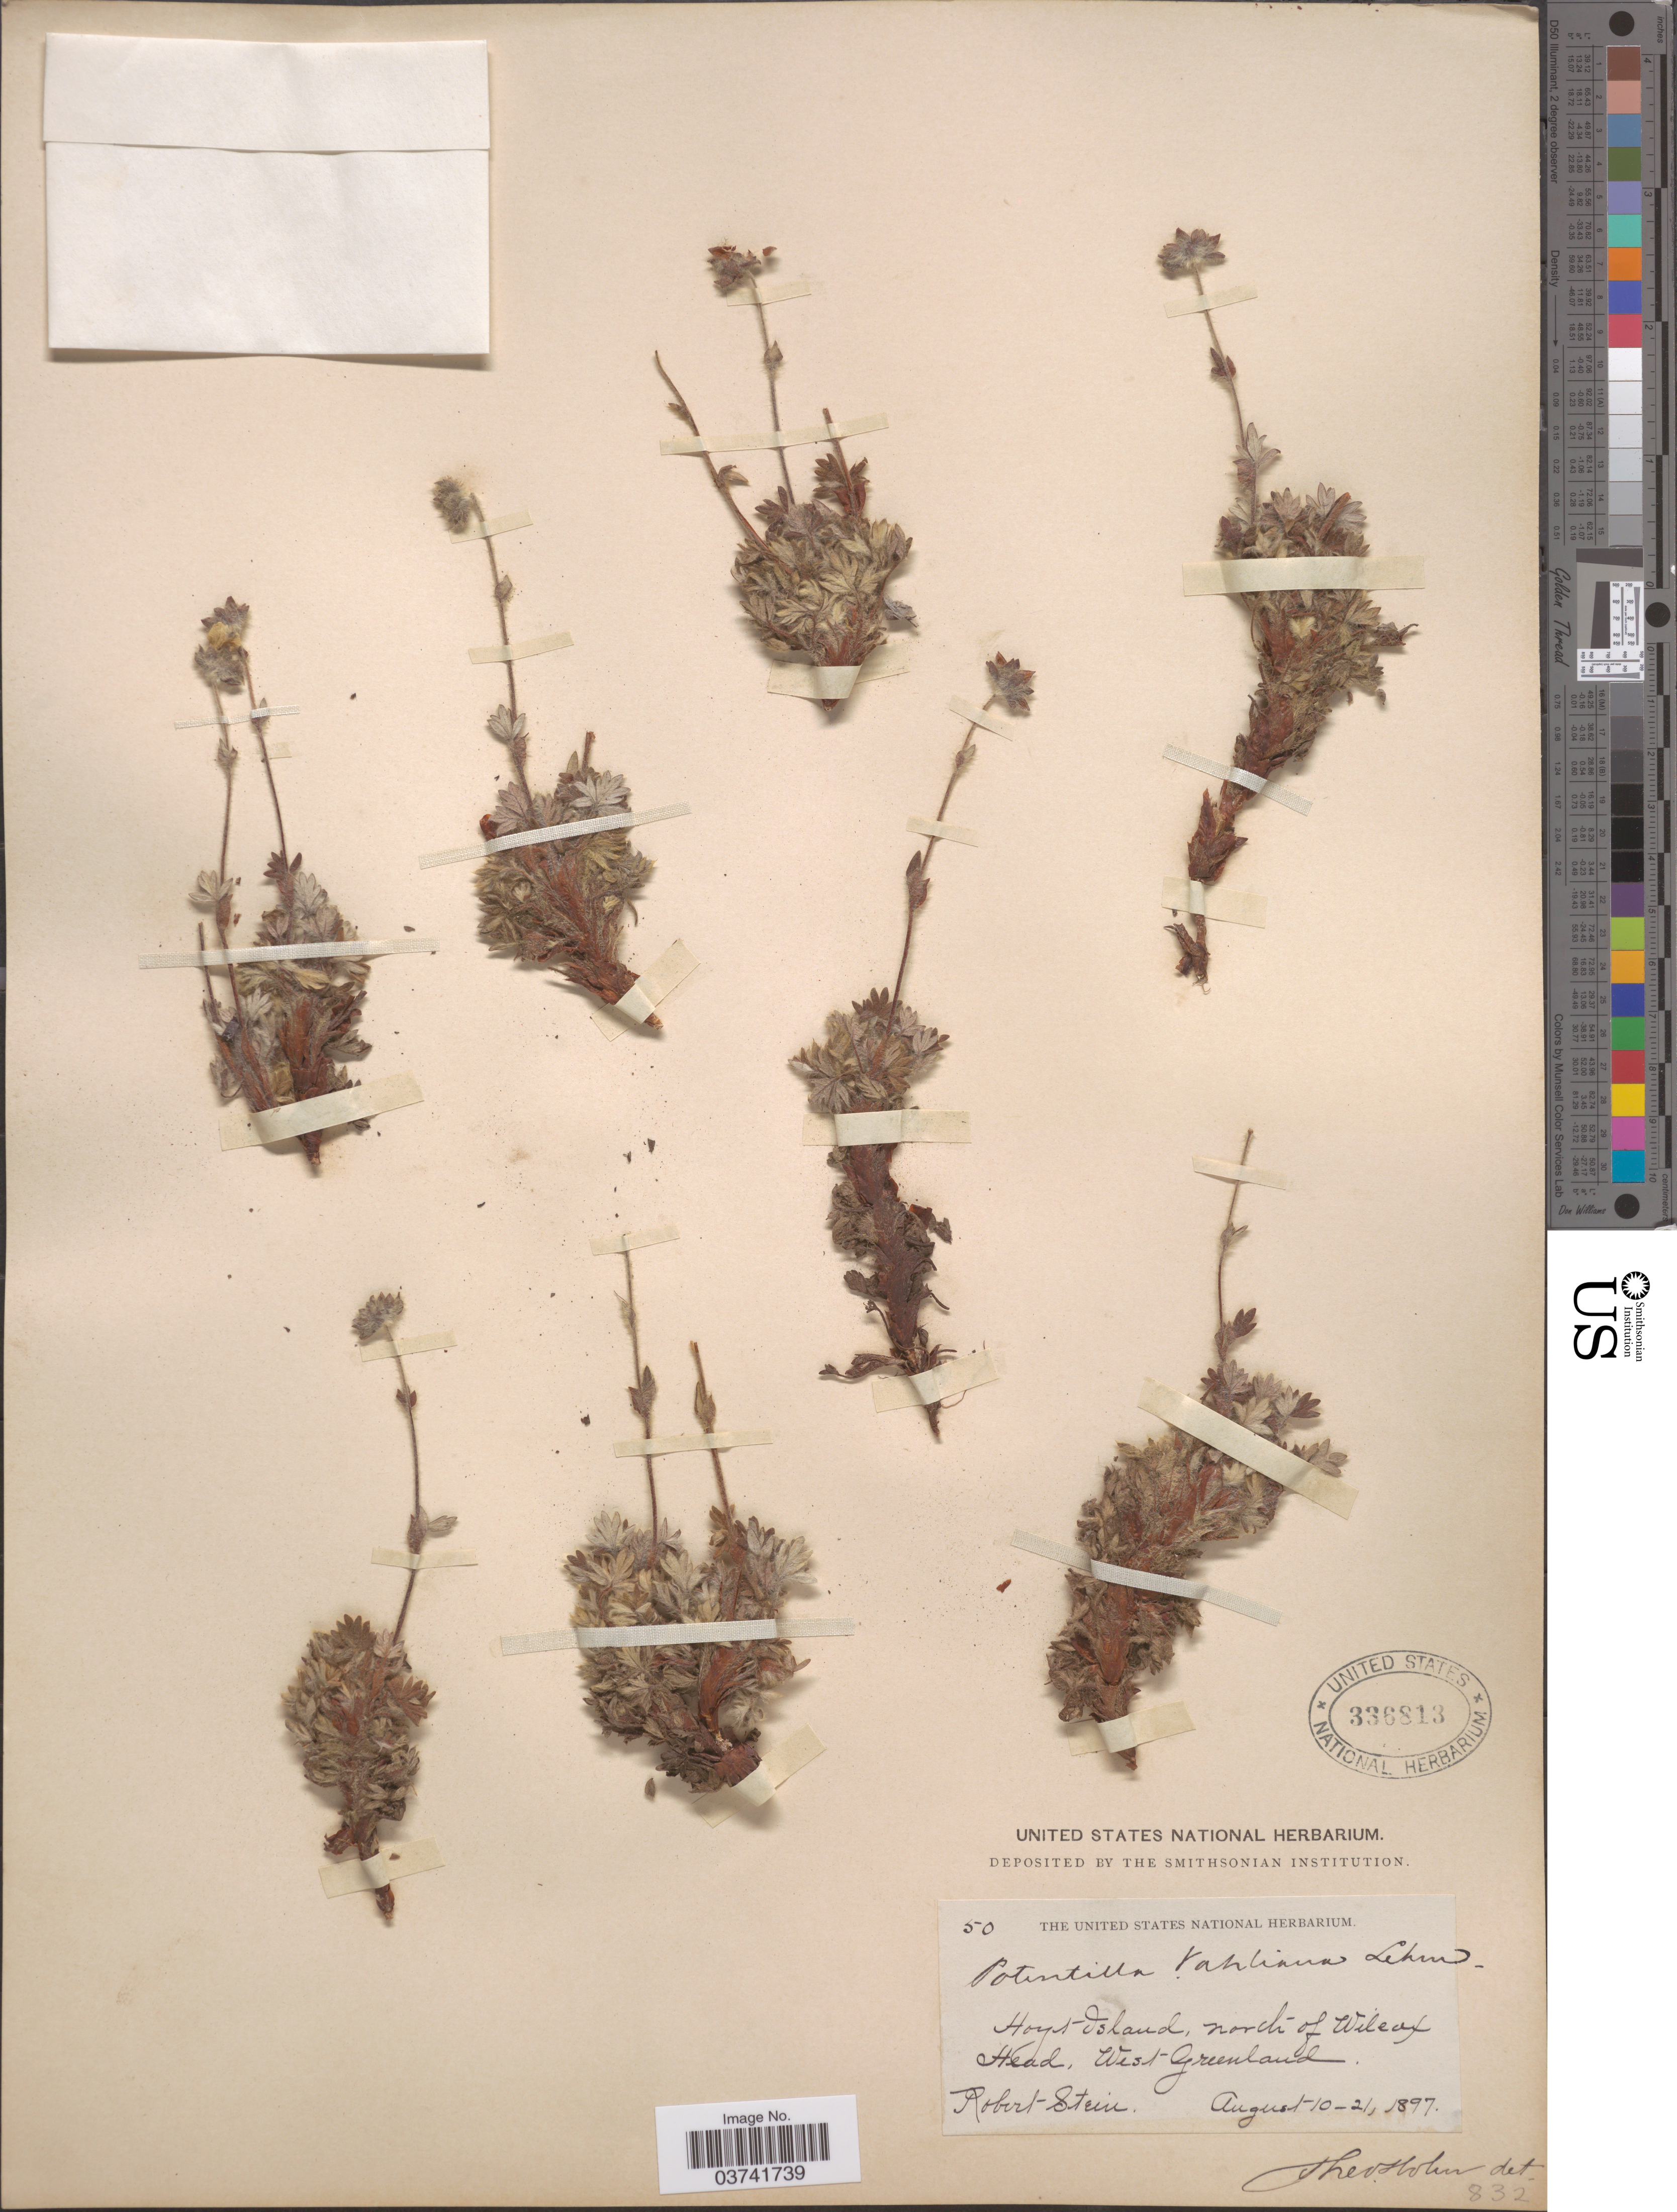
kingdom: Plantae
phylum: Tracheophyta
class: Magnoliopsida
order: Rosales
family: Rosaceae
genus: Potentilla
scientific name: Potentilla vahliana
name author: Lehm.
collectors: R. Stein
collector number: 50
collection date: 1897-08-10/1897-08-21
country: Greenland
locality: Hoyt Island, north of Wilcox Head, West Greenland.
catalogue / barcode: US 336813